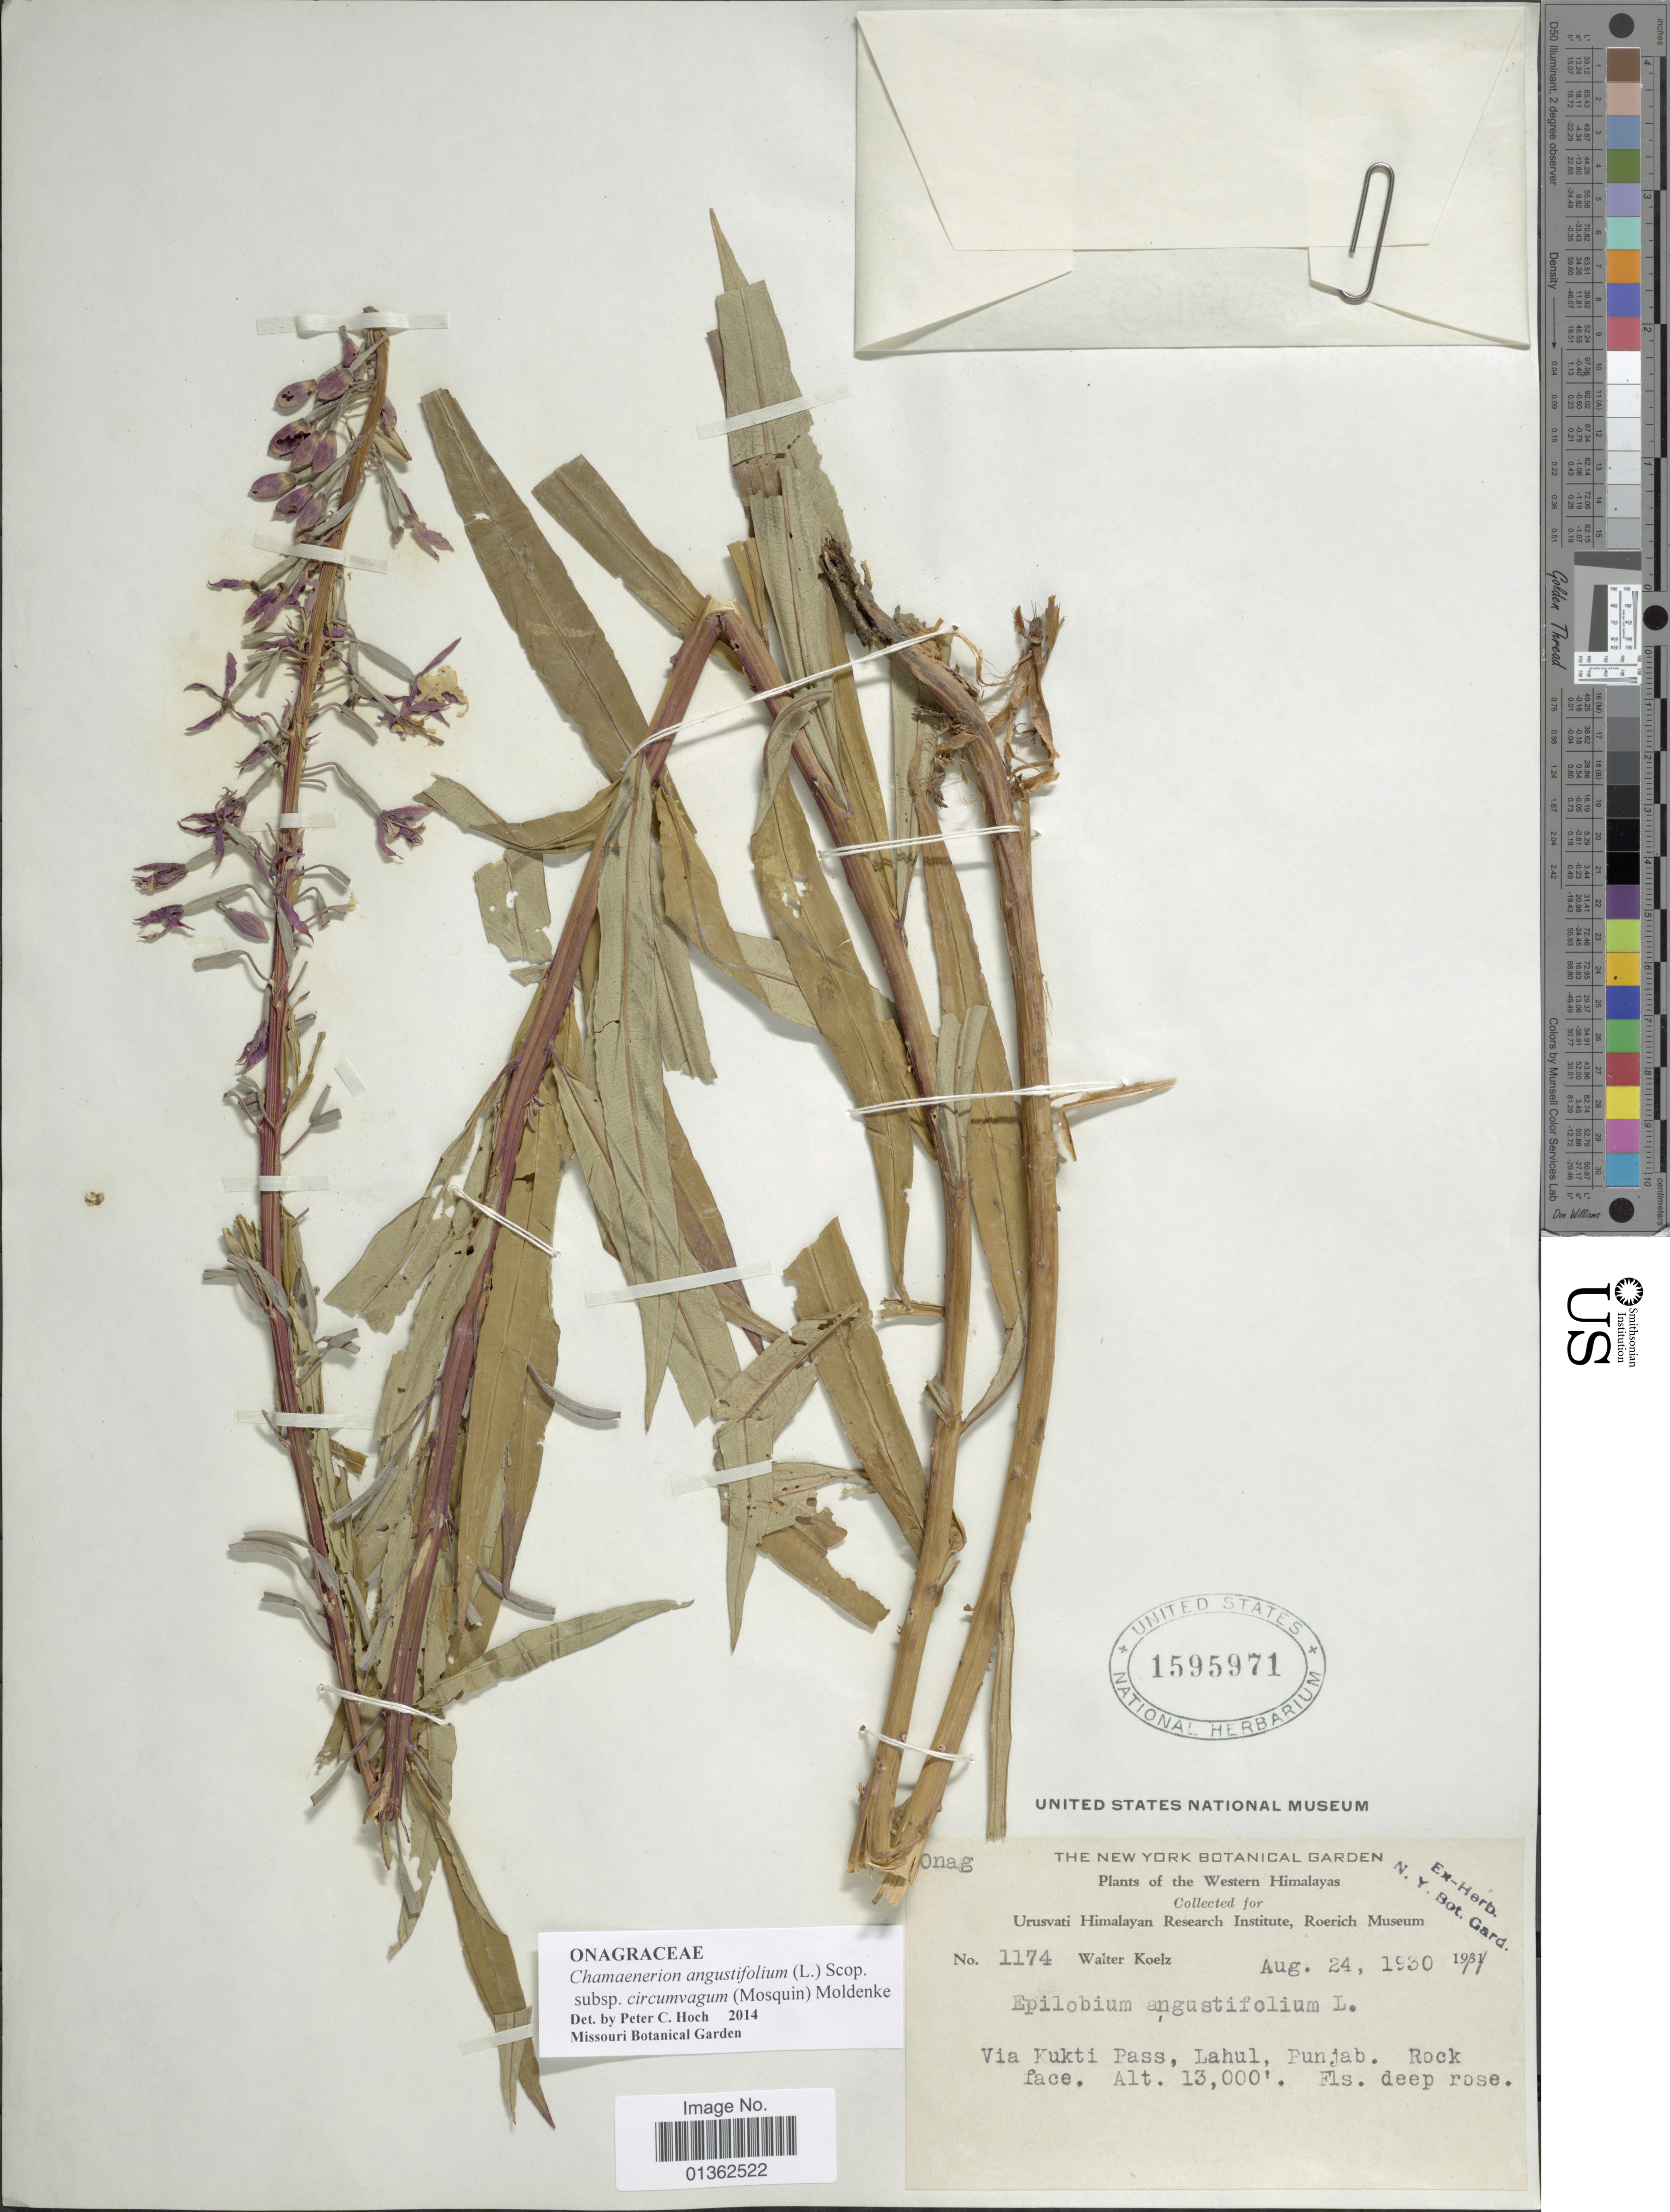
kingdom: Plantae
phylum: Tracheophyta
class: Magnoliopsida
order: Myrtales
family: Onagraceae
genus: Chamaenerion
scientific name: Chamaenerion angustifolium subsp. circumvagum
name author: (Mosquin) Moldenke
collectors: W. N. Koelz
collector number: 1174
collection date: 1930-08-24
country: India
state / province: Punjab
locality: Western Himalayas. Via Kukti Pass, Lahul, Punjab.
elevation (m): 3962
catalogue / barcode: US 1595971